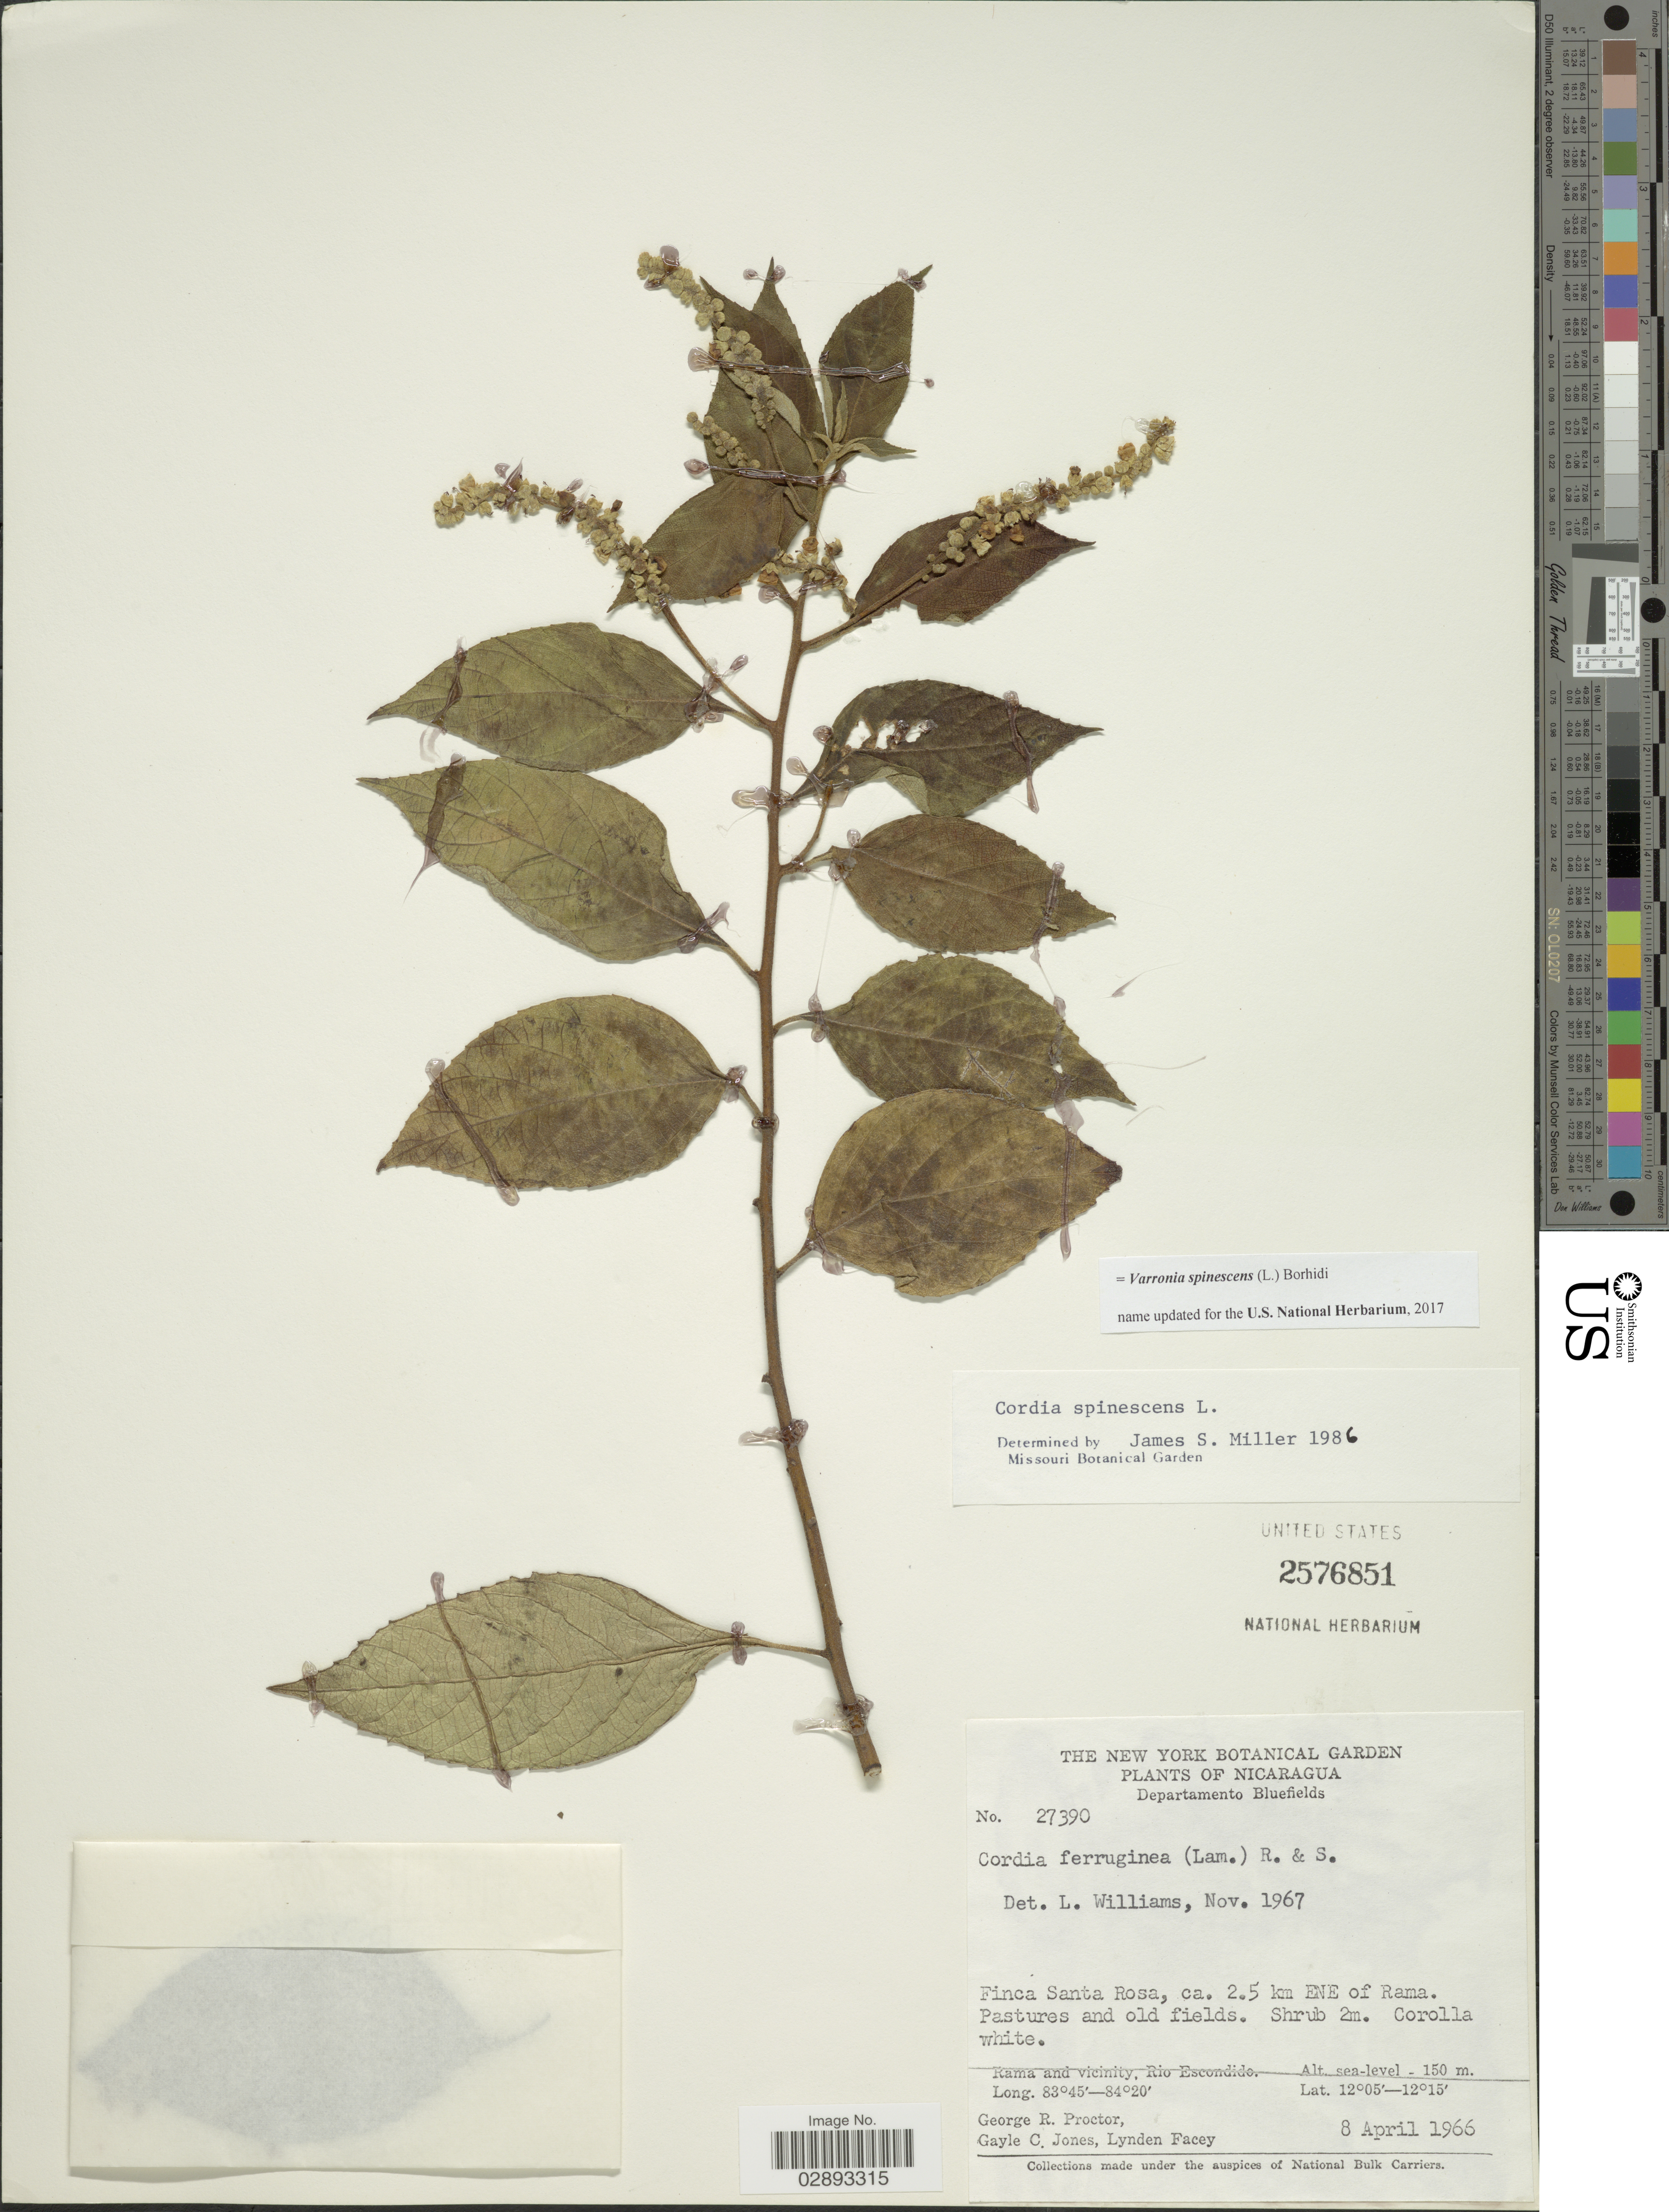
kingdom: Plantae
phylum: Tracheophyta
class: Magnoliopsida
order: Boraginales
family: Cordiaceae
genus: Varronia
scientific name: Varronia spinescens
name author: (L.) Borhidi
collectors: G. Proctor, G. C. Jones & L. Facey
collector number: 27390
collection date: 1966-04-08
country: Nicaragua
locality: Departamento Bluefields, Finca Santa Rosa, ca. 2.5 km ENE of Rama, Rama and vicinity, Rio Escondido.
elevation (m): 0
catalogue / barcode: US 2576851